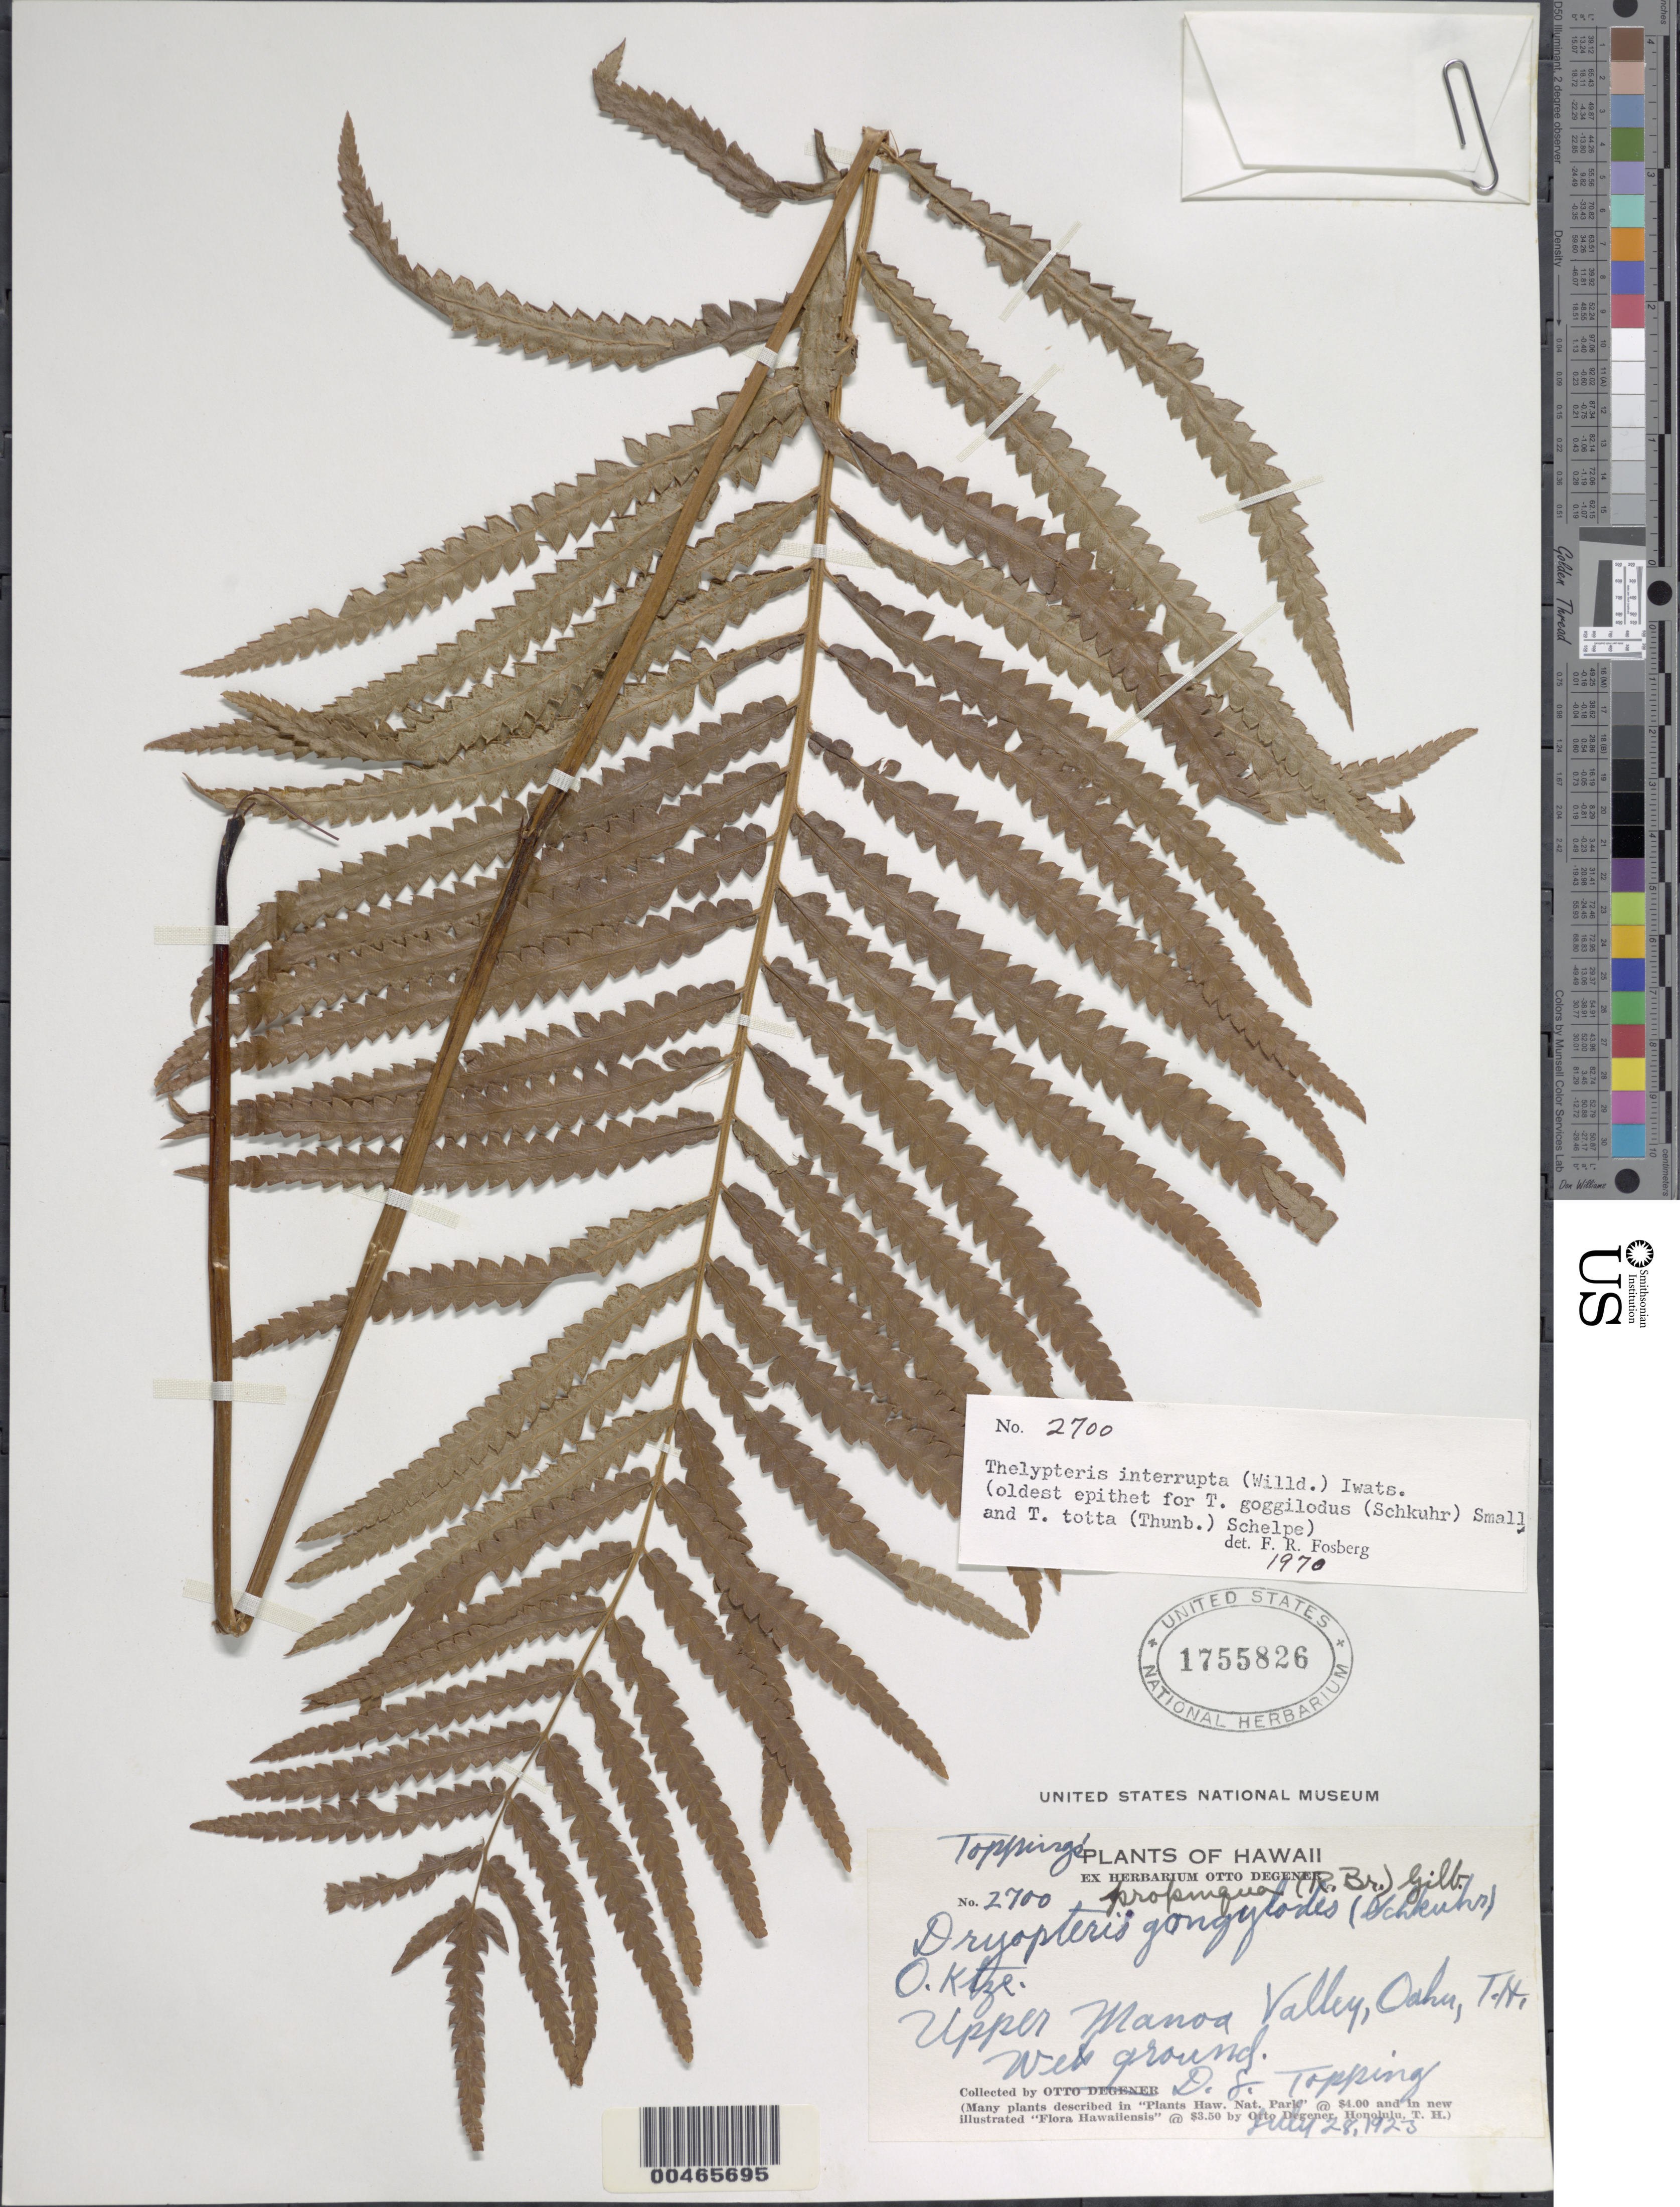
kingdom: Plantae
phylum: Tracheophyta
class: Polypodiopsida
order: Polypodiales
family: Thelypteridaceae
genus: Cyclosorus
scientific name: Cyclosorus interruptus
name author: (Willd.) H. Itô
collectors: D. L. Topping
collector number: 2700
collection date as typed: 28 Jul 1923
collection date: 1923-07-28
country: United States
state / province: Hawaii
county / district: Honolulu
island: Oahu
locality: Upper Manoa Valley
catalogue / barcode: US 1755826